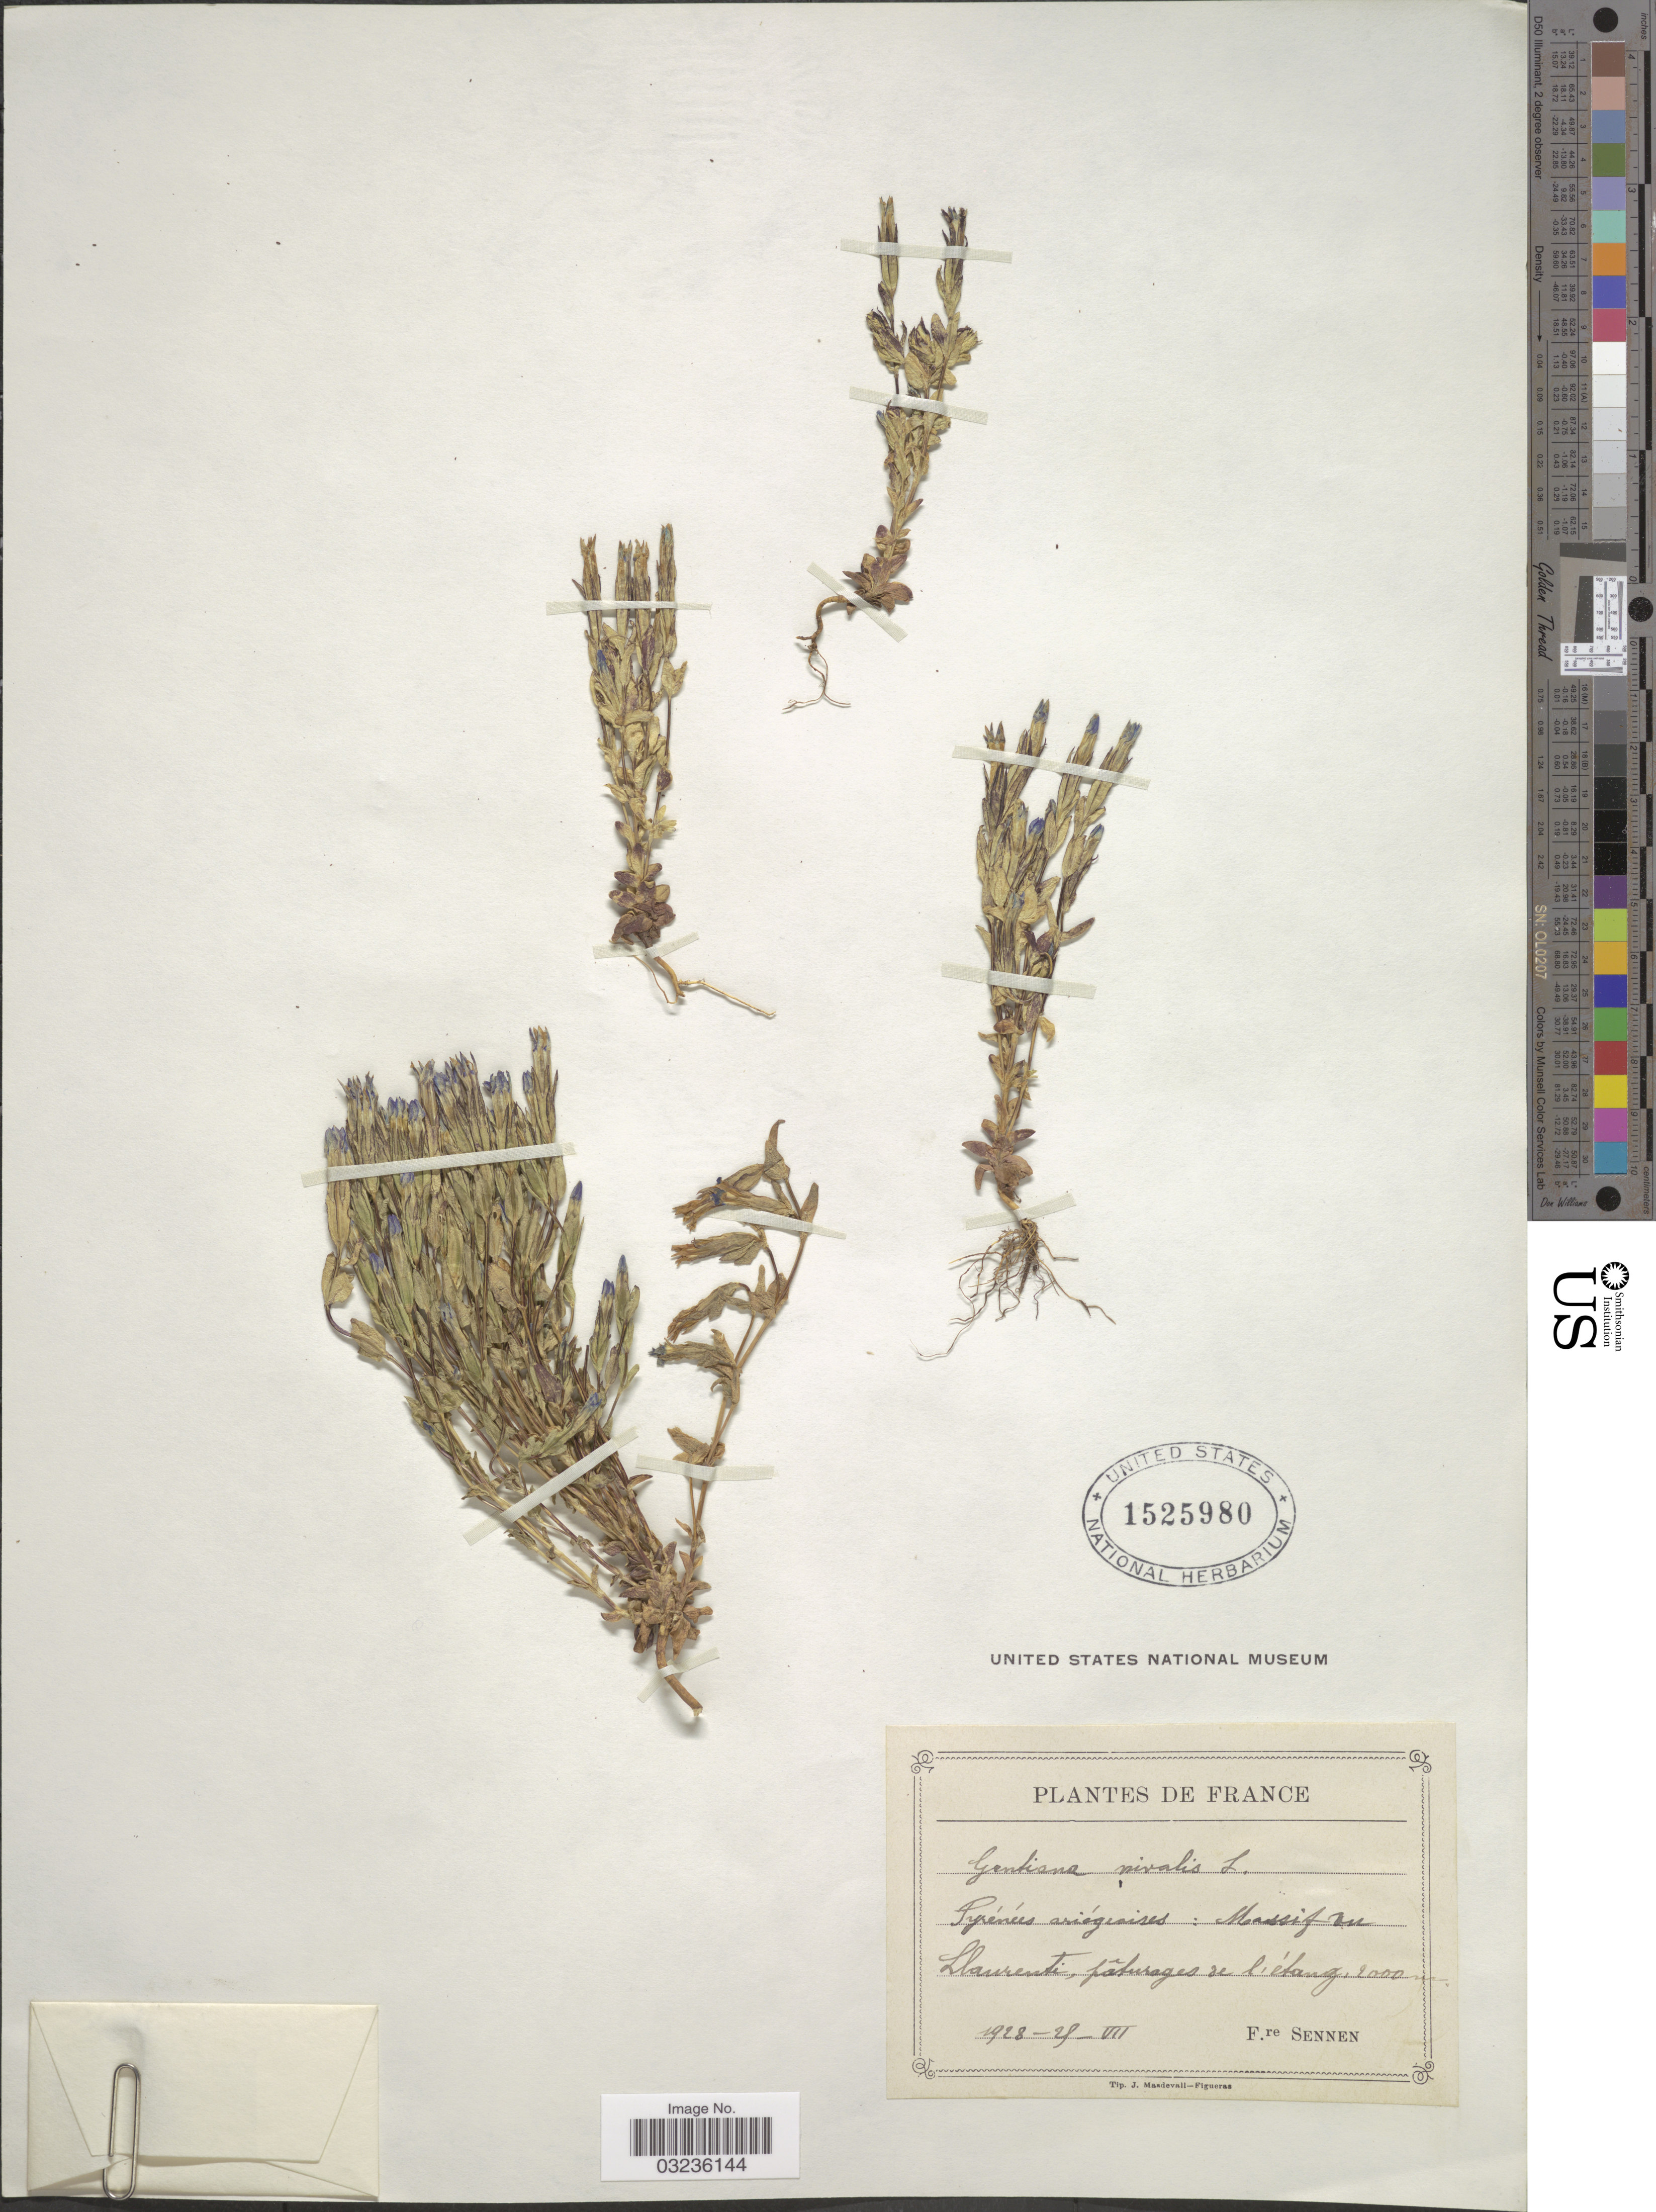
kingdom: Plantae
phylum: Tracheophyta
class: Magnoliopsida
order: Gentianales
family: Gentianaceae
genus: Gentiana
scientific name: Gentiana nivalis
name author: L.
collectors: E. Sennen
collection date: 1928-07-25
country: France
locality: Pyrenees arieginosis [interpreted]: Massif du Llaurenti, pâturages de l'etang.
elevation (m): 2000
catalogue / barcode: US 1525980